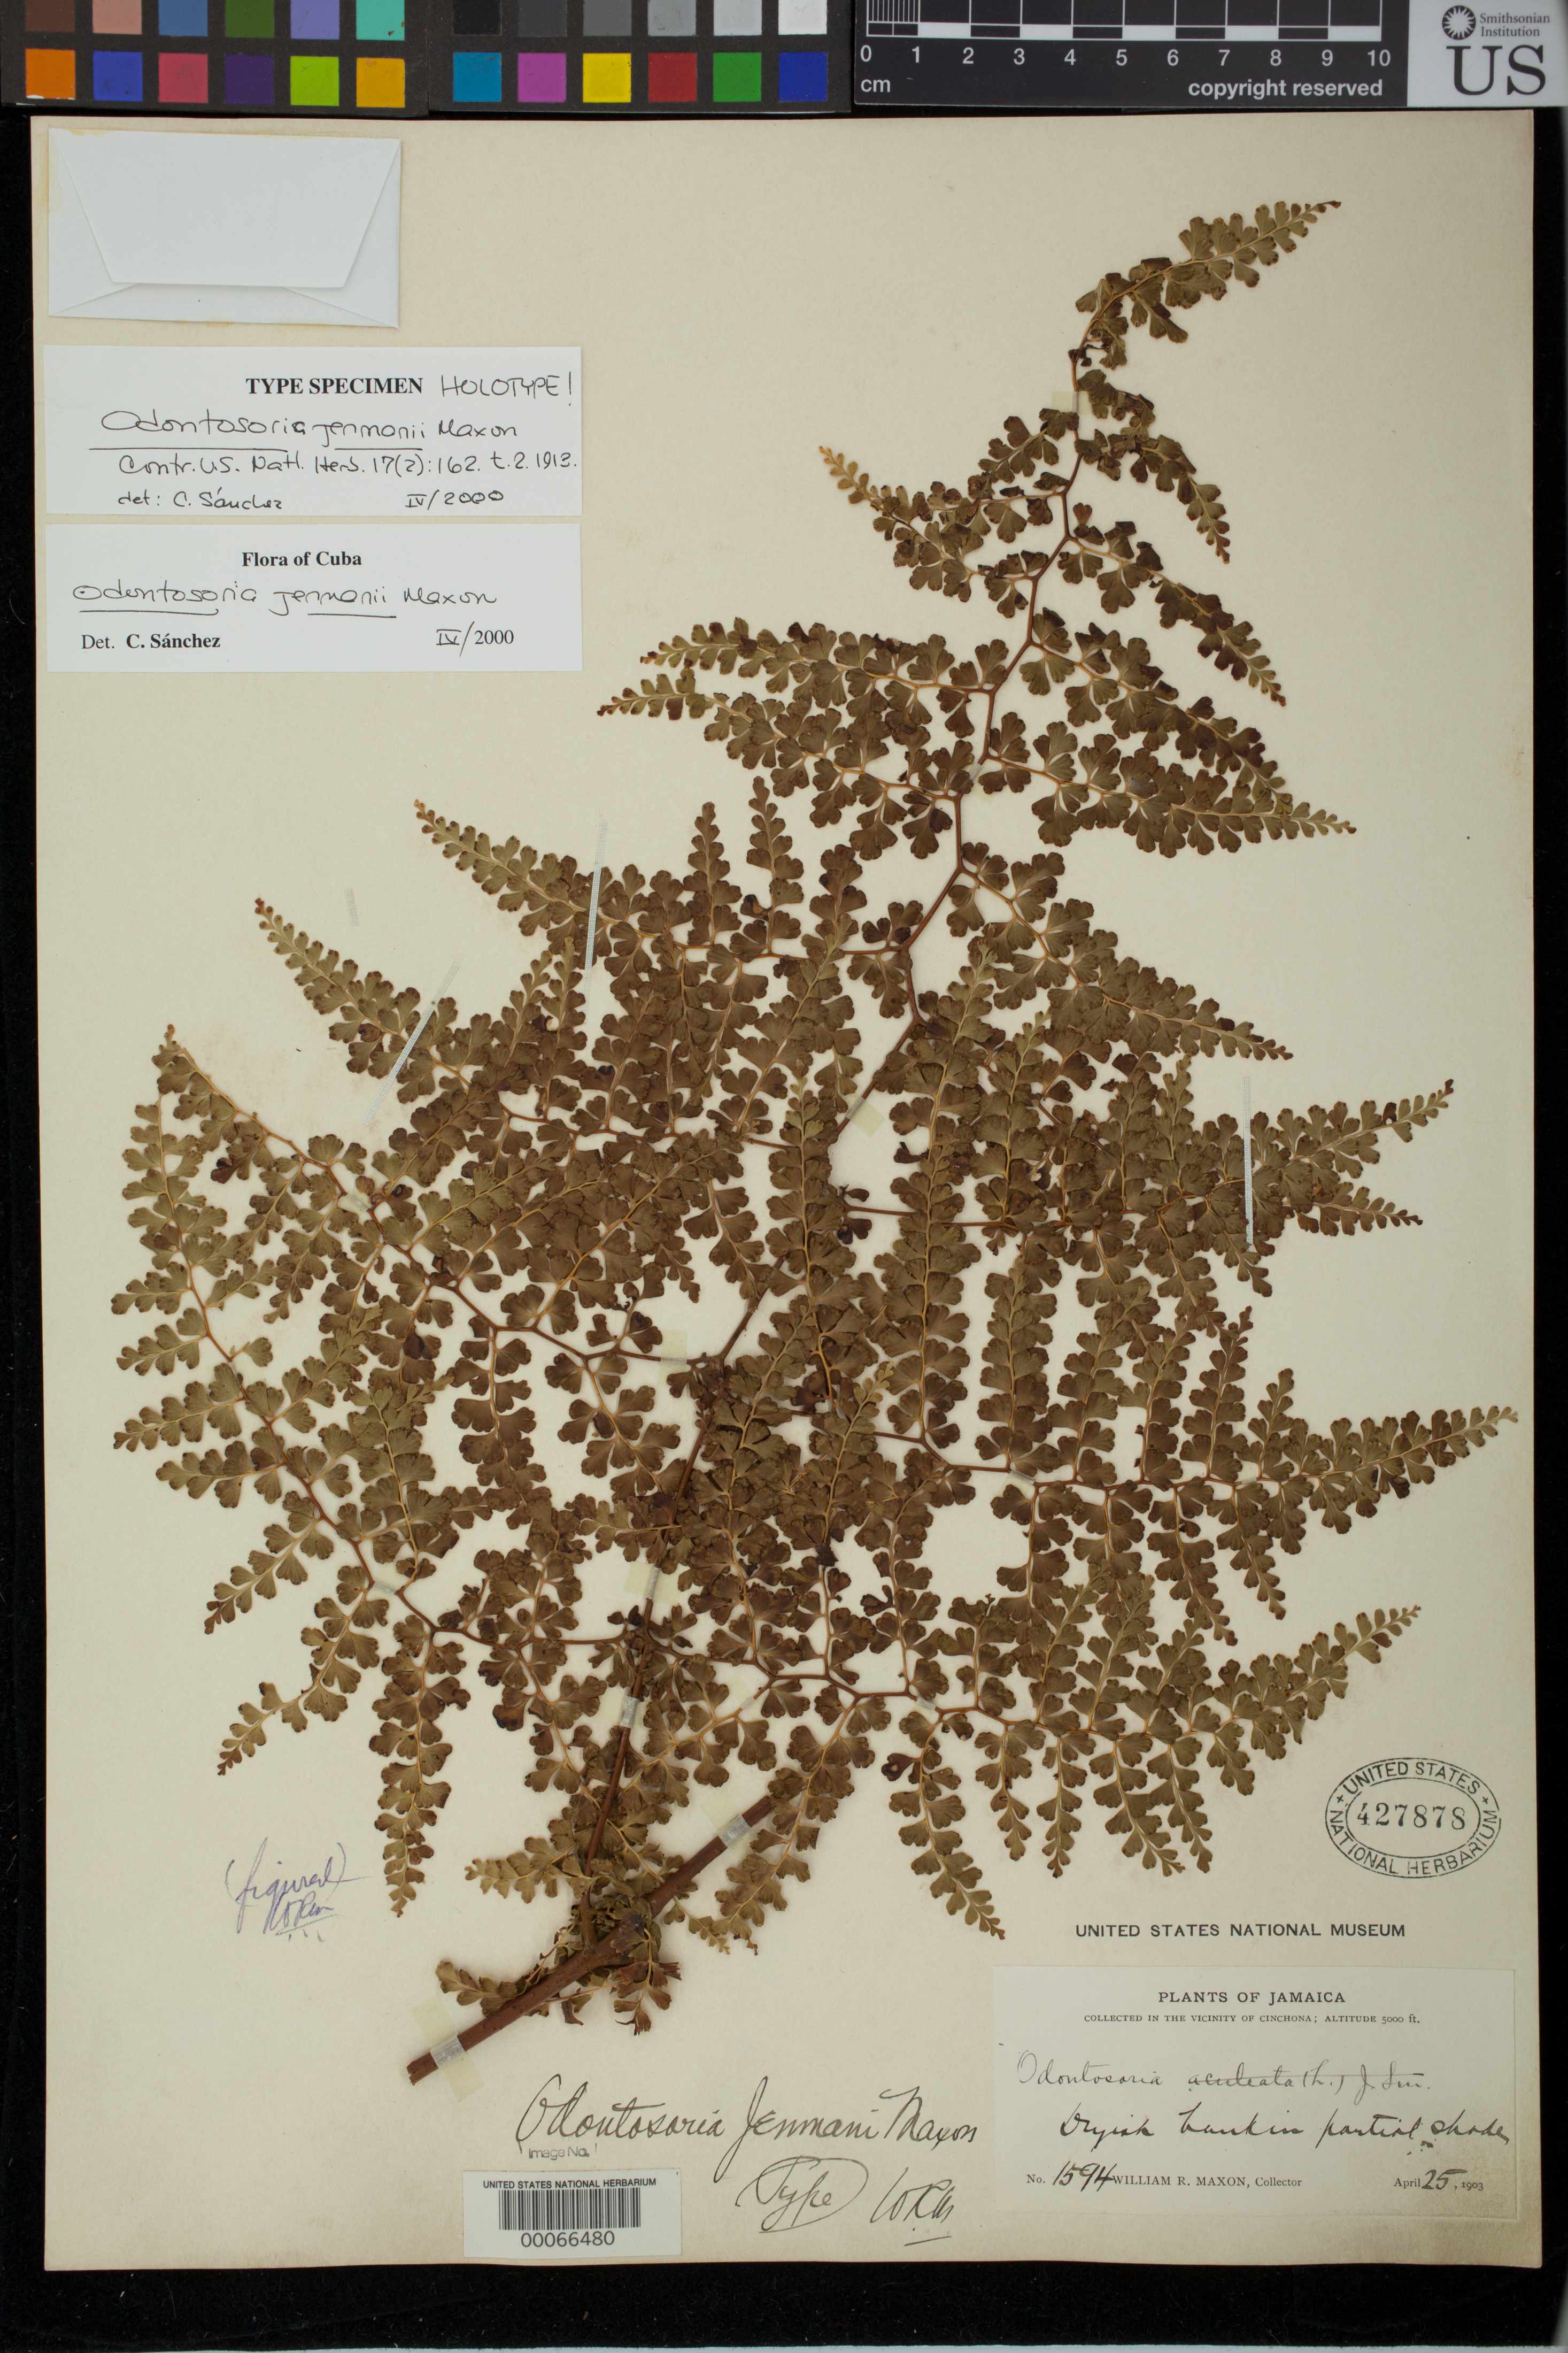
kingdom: Plantae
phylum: Tracheophyta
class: Polypodiopsida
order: Polypodiales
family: Lindsaeaceae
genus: Odontosoria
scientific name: Odontosoria jenmanii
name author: Maxon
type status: Holotype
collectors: W. R. Maxon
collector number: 1594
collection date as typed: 25 Apr 1903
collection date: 1903-04-25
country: Jamaica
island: Greater Antilles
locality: Vicinity of Cinchona.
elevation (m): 1524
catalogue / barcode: US 427878